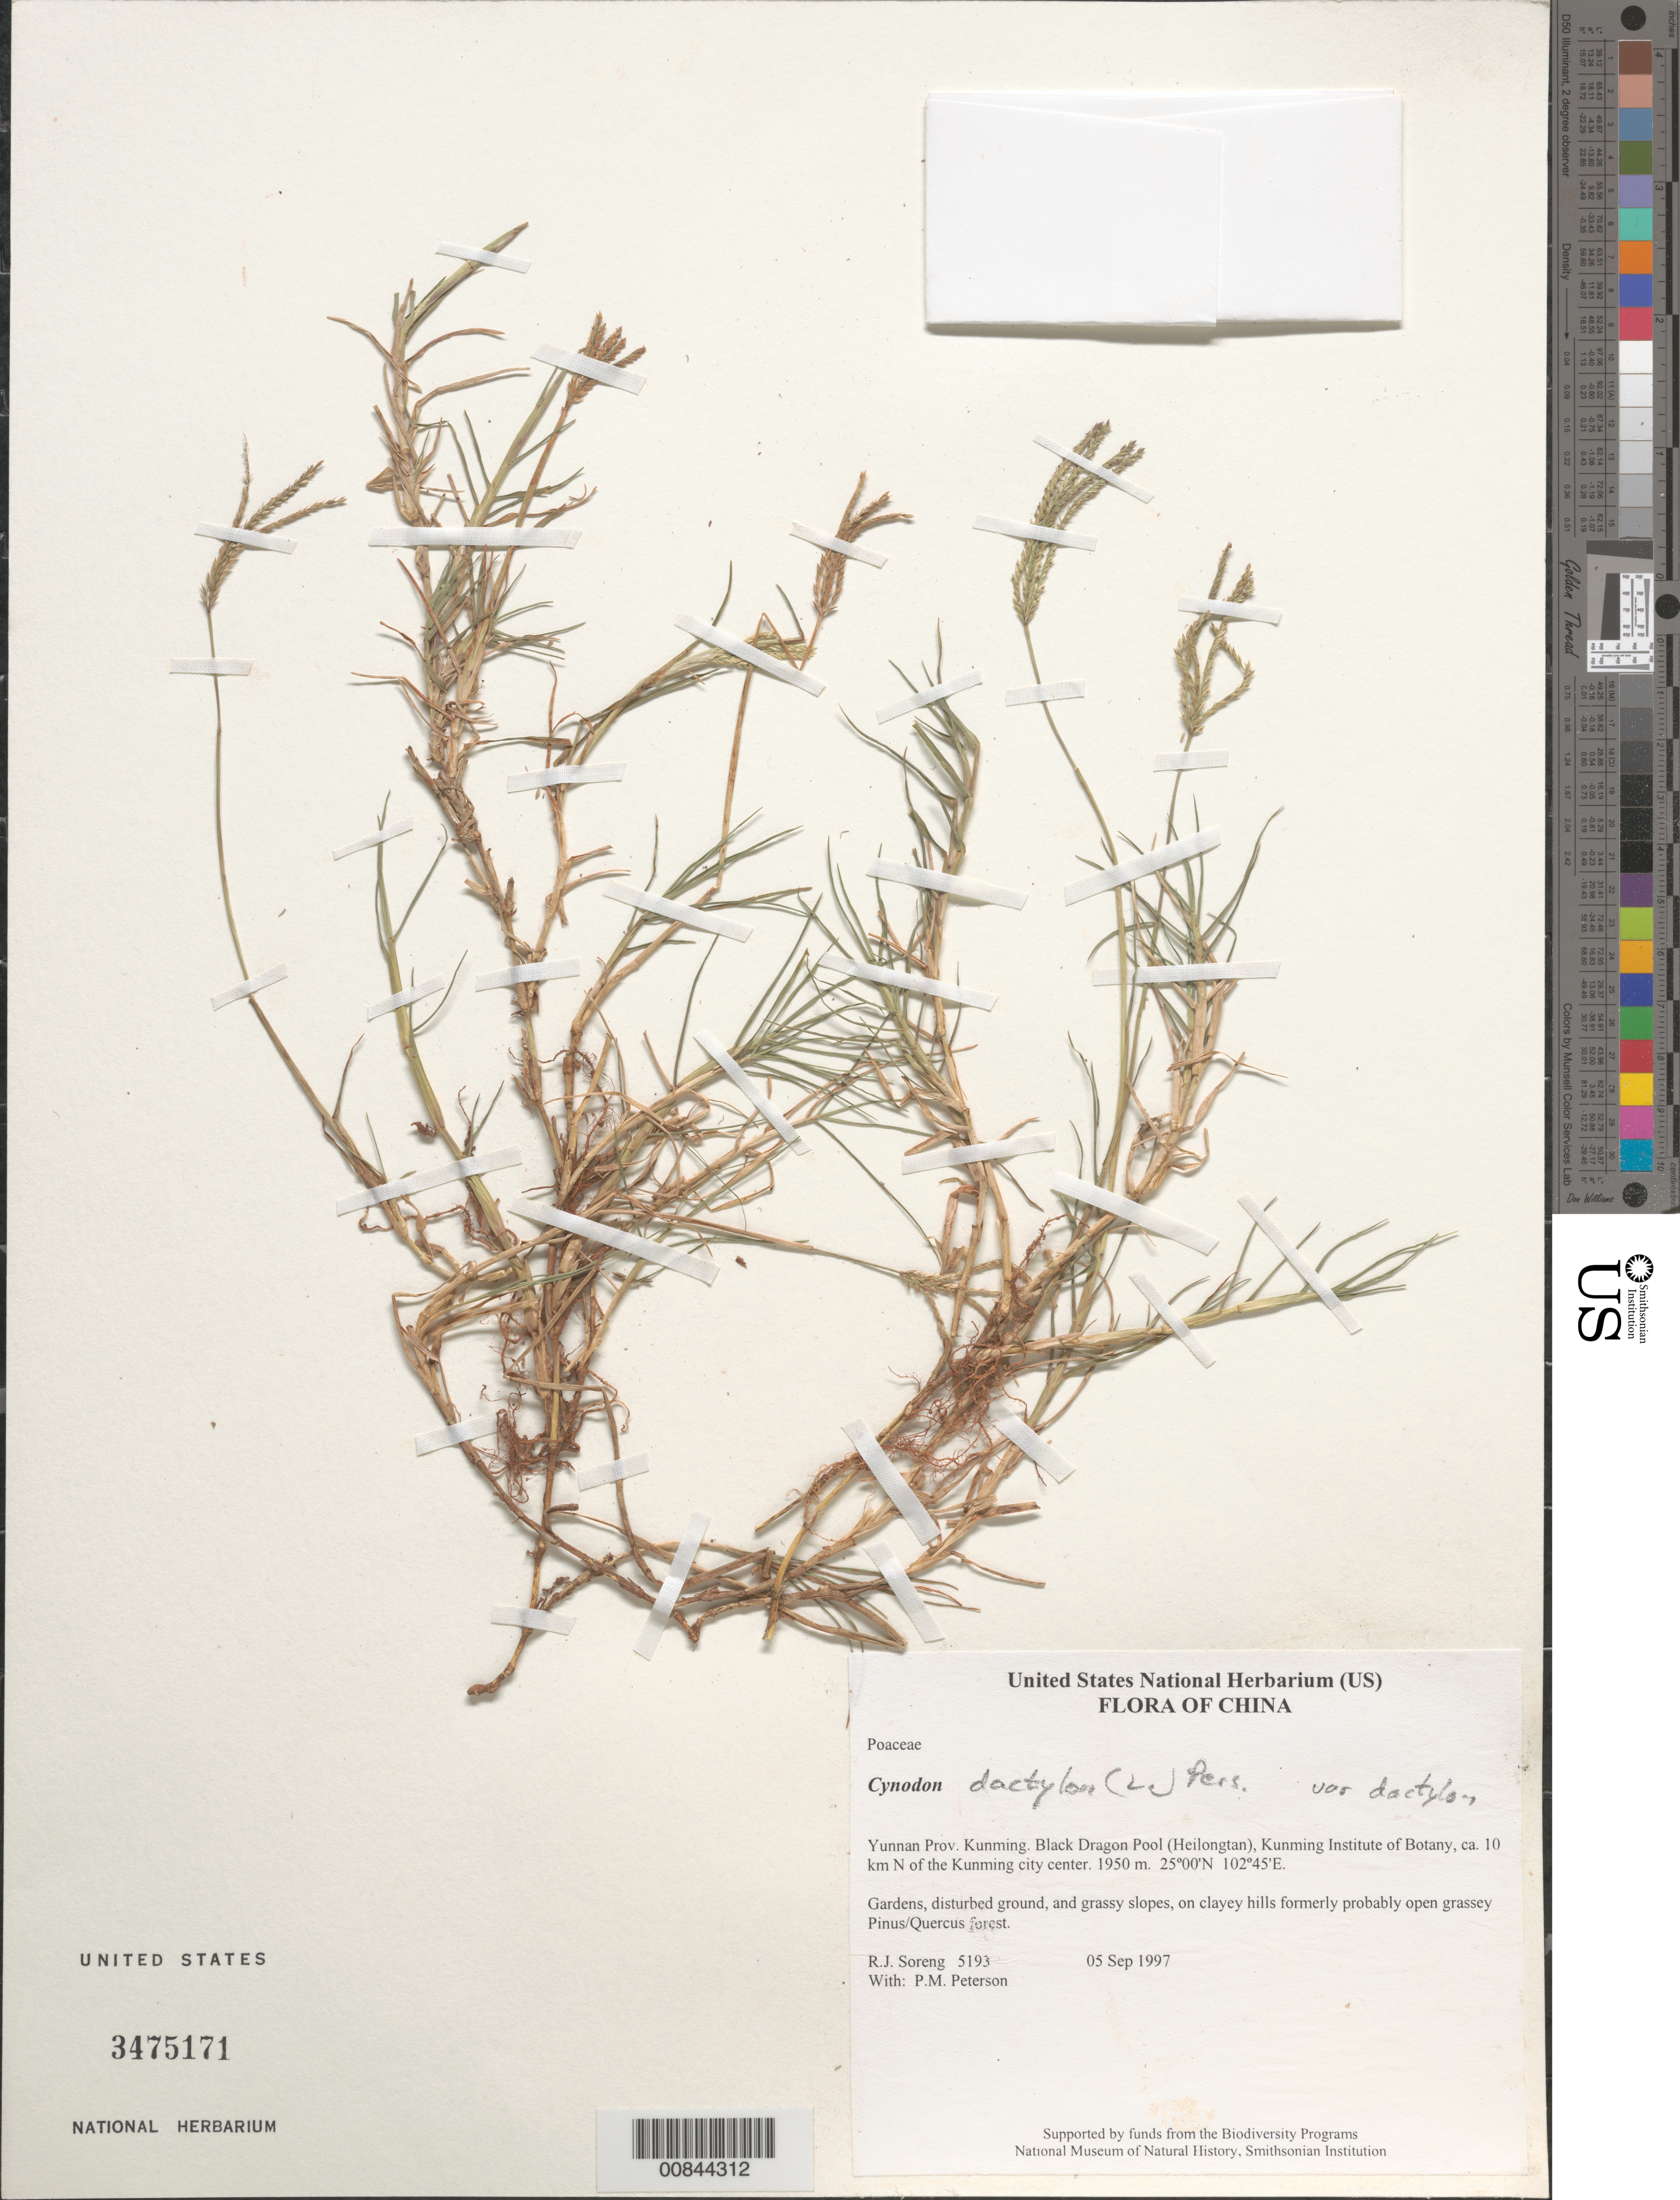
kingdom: Plantae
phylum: Tracheophyta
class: Liliopsida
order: Poales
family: Poaceae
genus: Cynodon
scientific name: Cynodon dactylon var. dactylon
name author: (L.) Pers.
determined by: Soreng, Robert J., Research Associate (BOT), Smithsonian Institution - National Museum of Natural History (UNITED STATES)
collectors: R. J. Soreng & P. M. Peterson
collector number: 5193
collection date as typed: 05 Sep 1997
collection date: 1997-09-05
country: China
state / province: Yunnan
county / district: Kunming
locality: Black Dragon Pool (Heilongtan), Kunming Institute of Botany, ca. 10 km N of the Kunming city center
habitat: Gardens, disturbed ground, and grassy slopes, on clayey hills formerly probably open grassey Pinus/Quercus forest.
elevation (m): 1950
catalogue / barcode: US 3475171